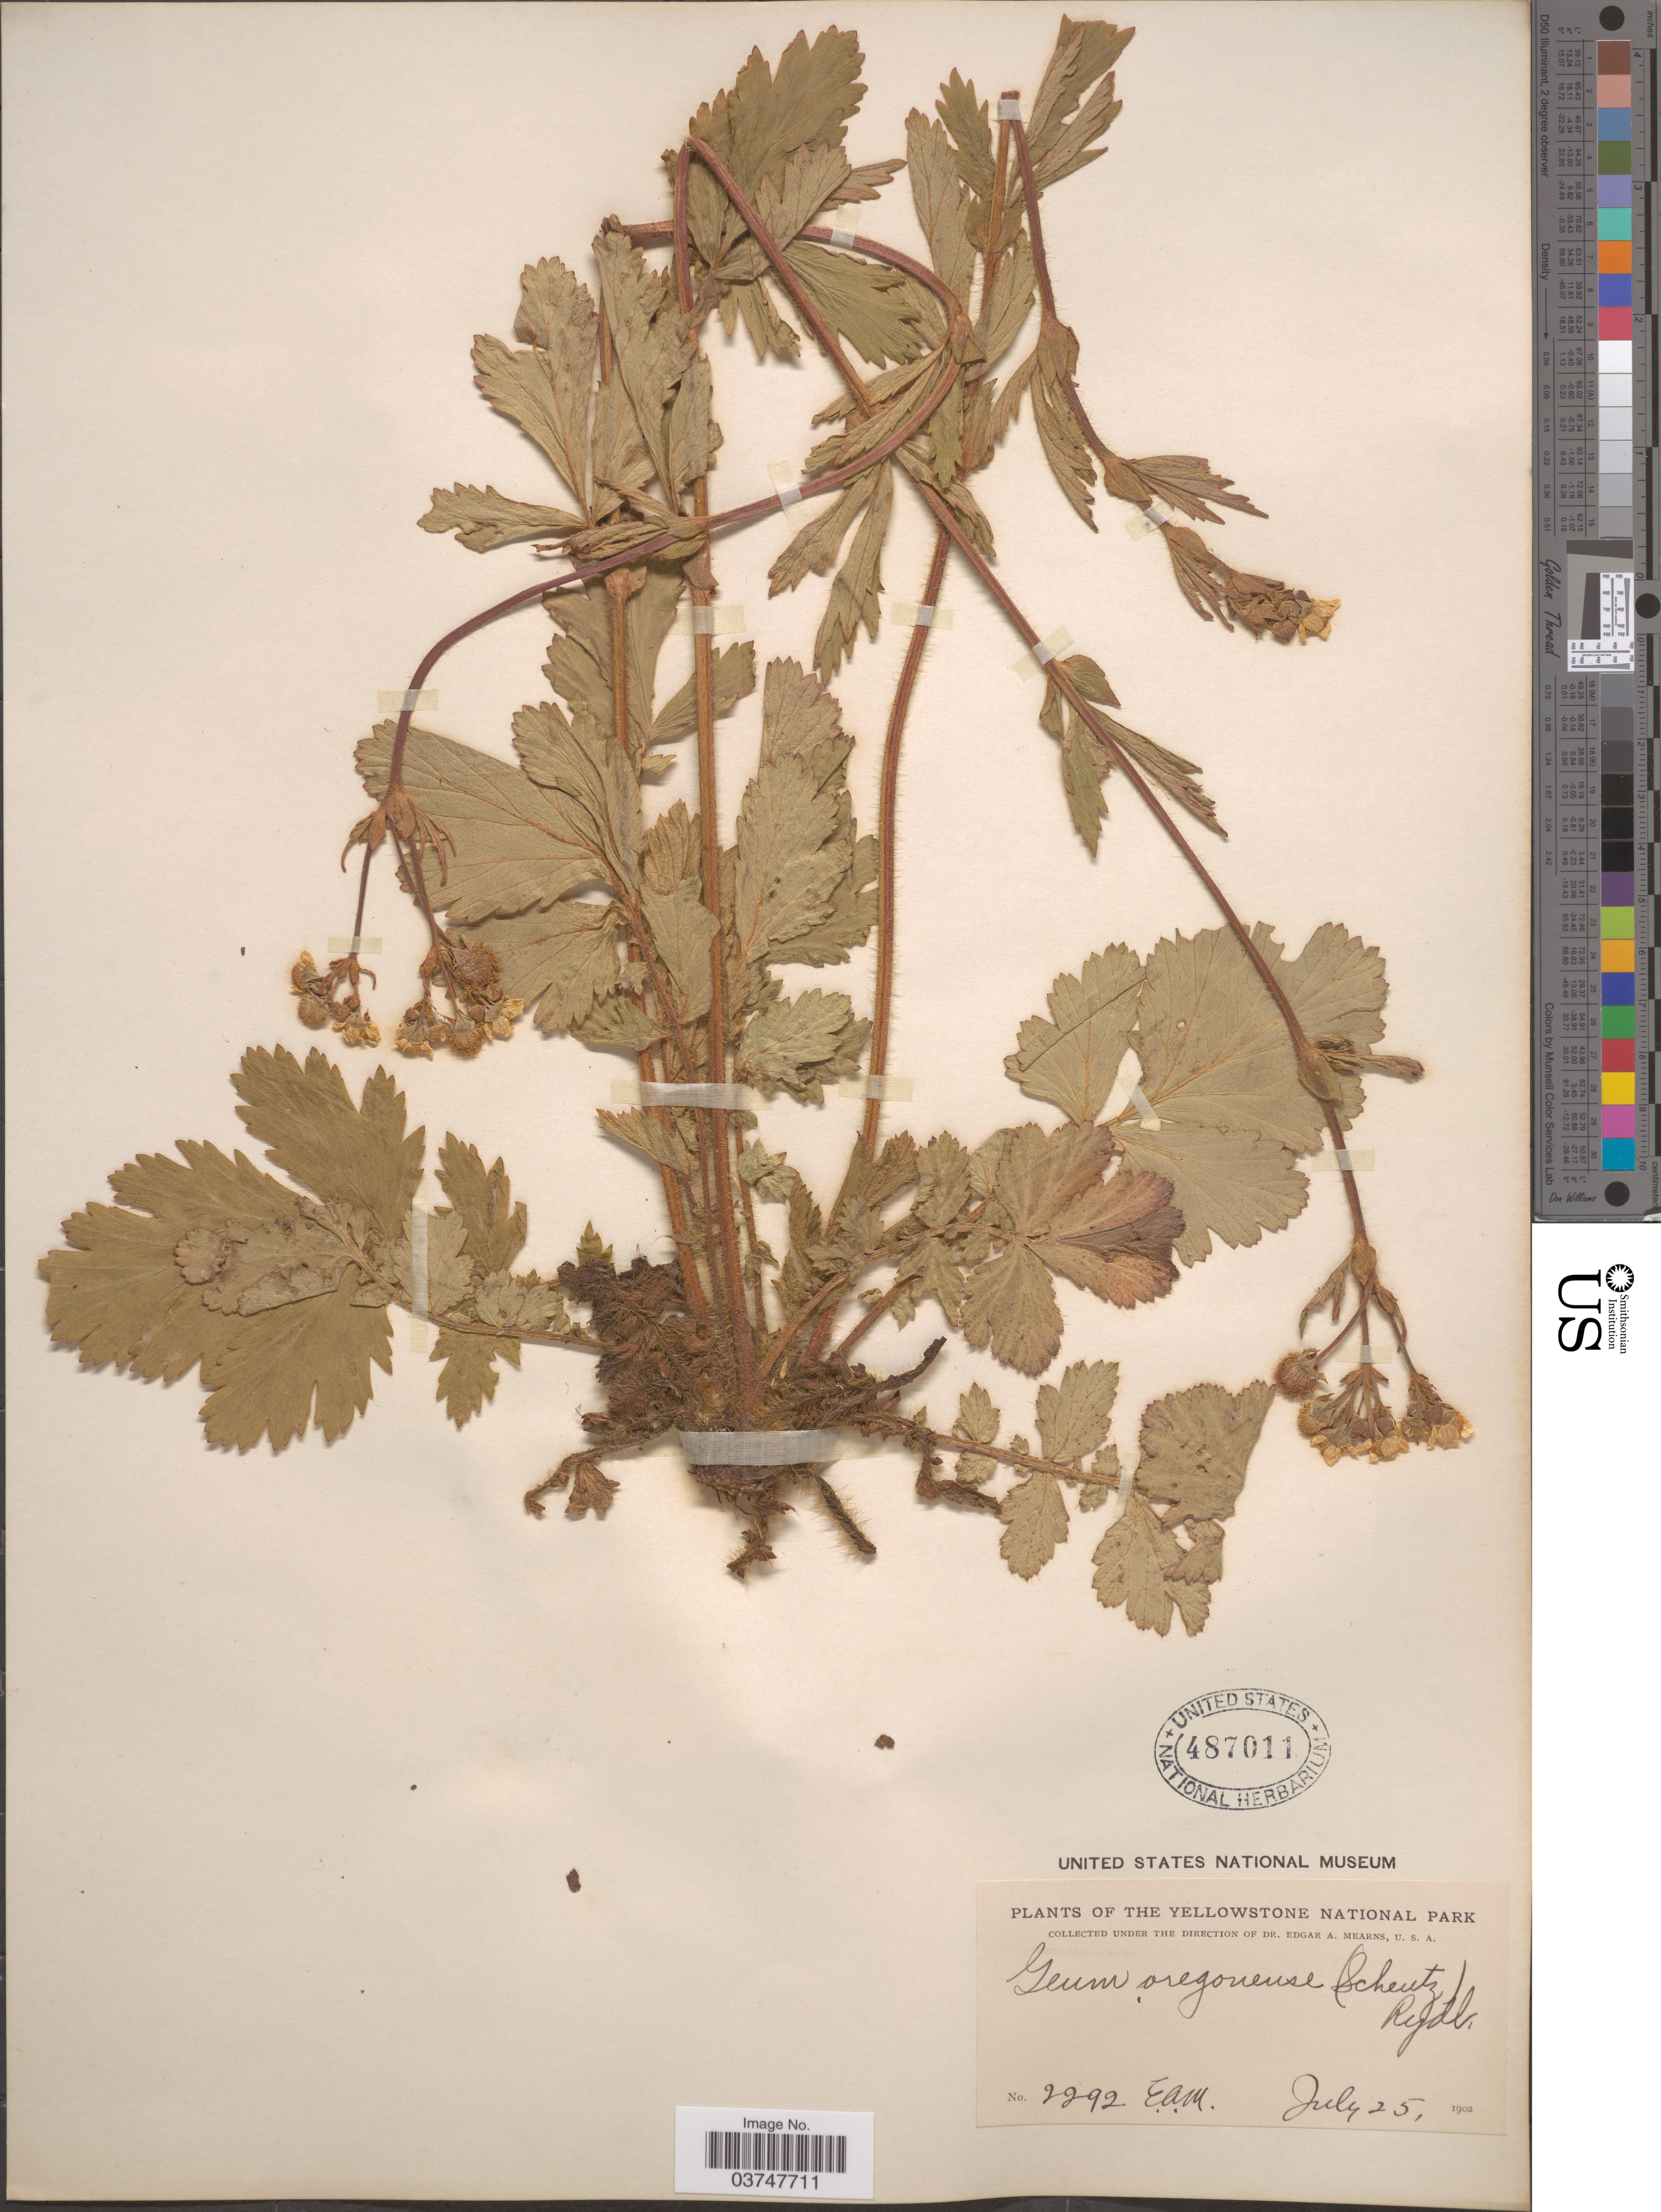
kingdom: Plantae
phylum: Tracheophyta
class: Magnoliopsida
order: Rosales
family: Rosaceae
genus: Geum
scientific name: Geum oregonense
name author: Rydb.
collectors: E. A. Mearns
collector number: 2292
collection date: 1902-07-25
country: United States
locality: The Yellowstone National Park.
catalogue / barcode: US 487011